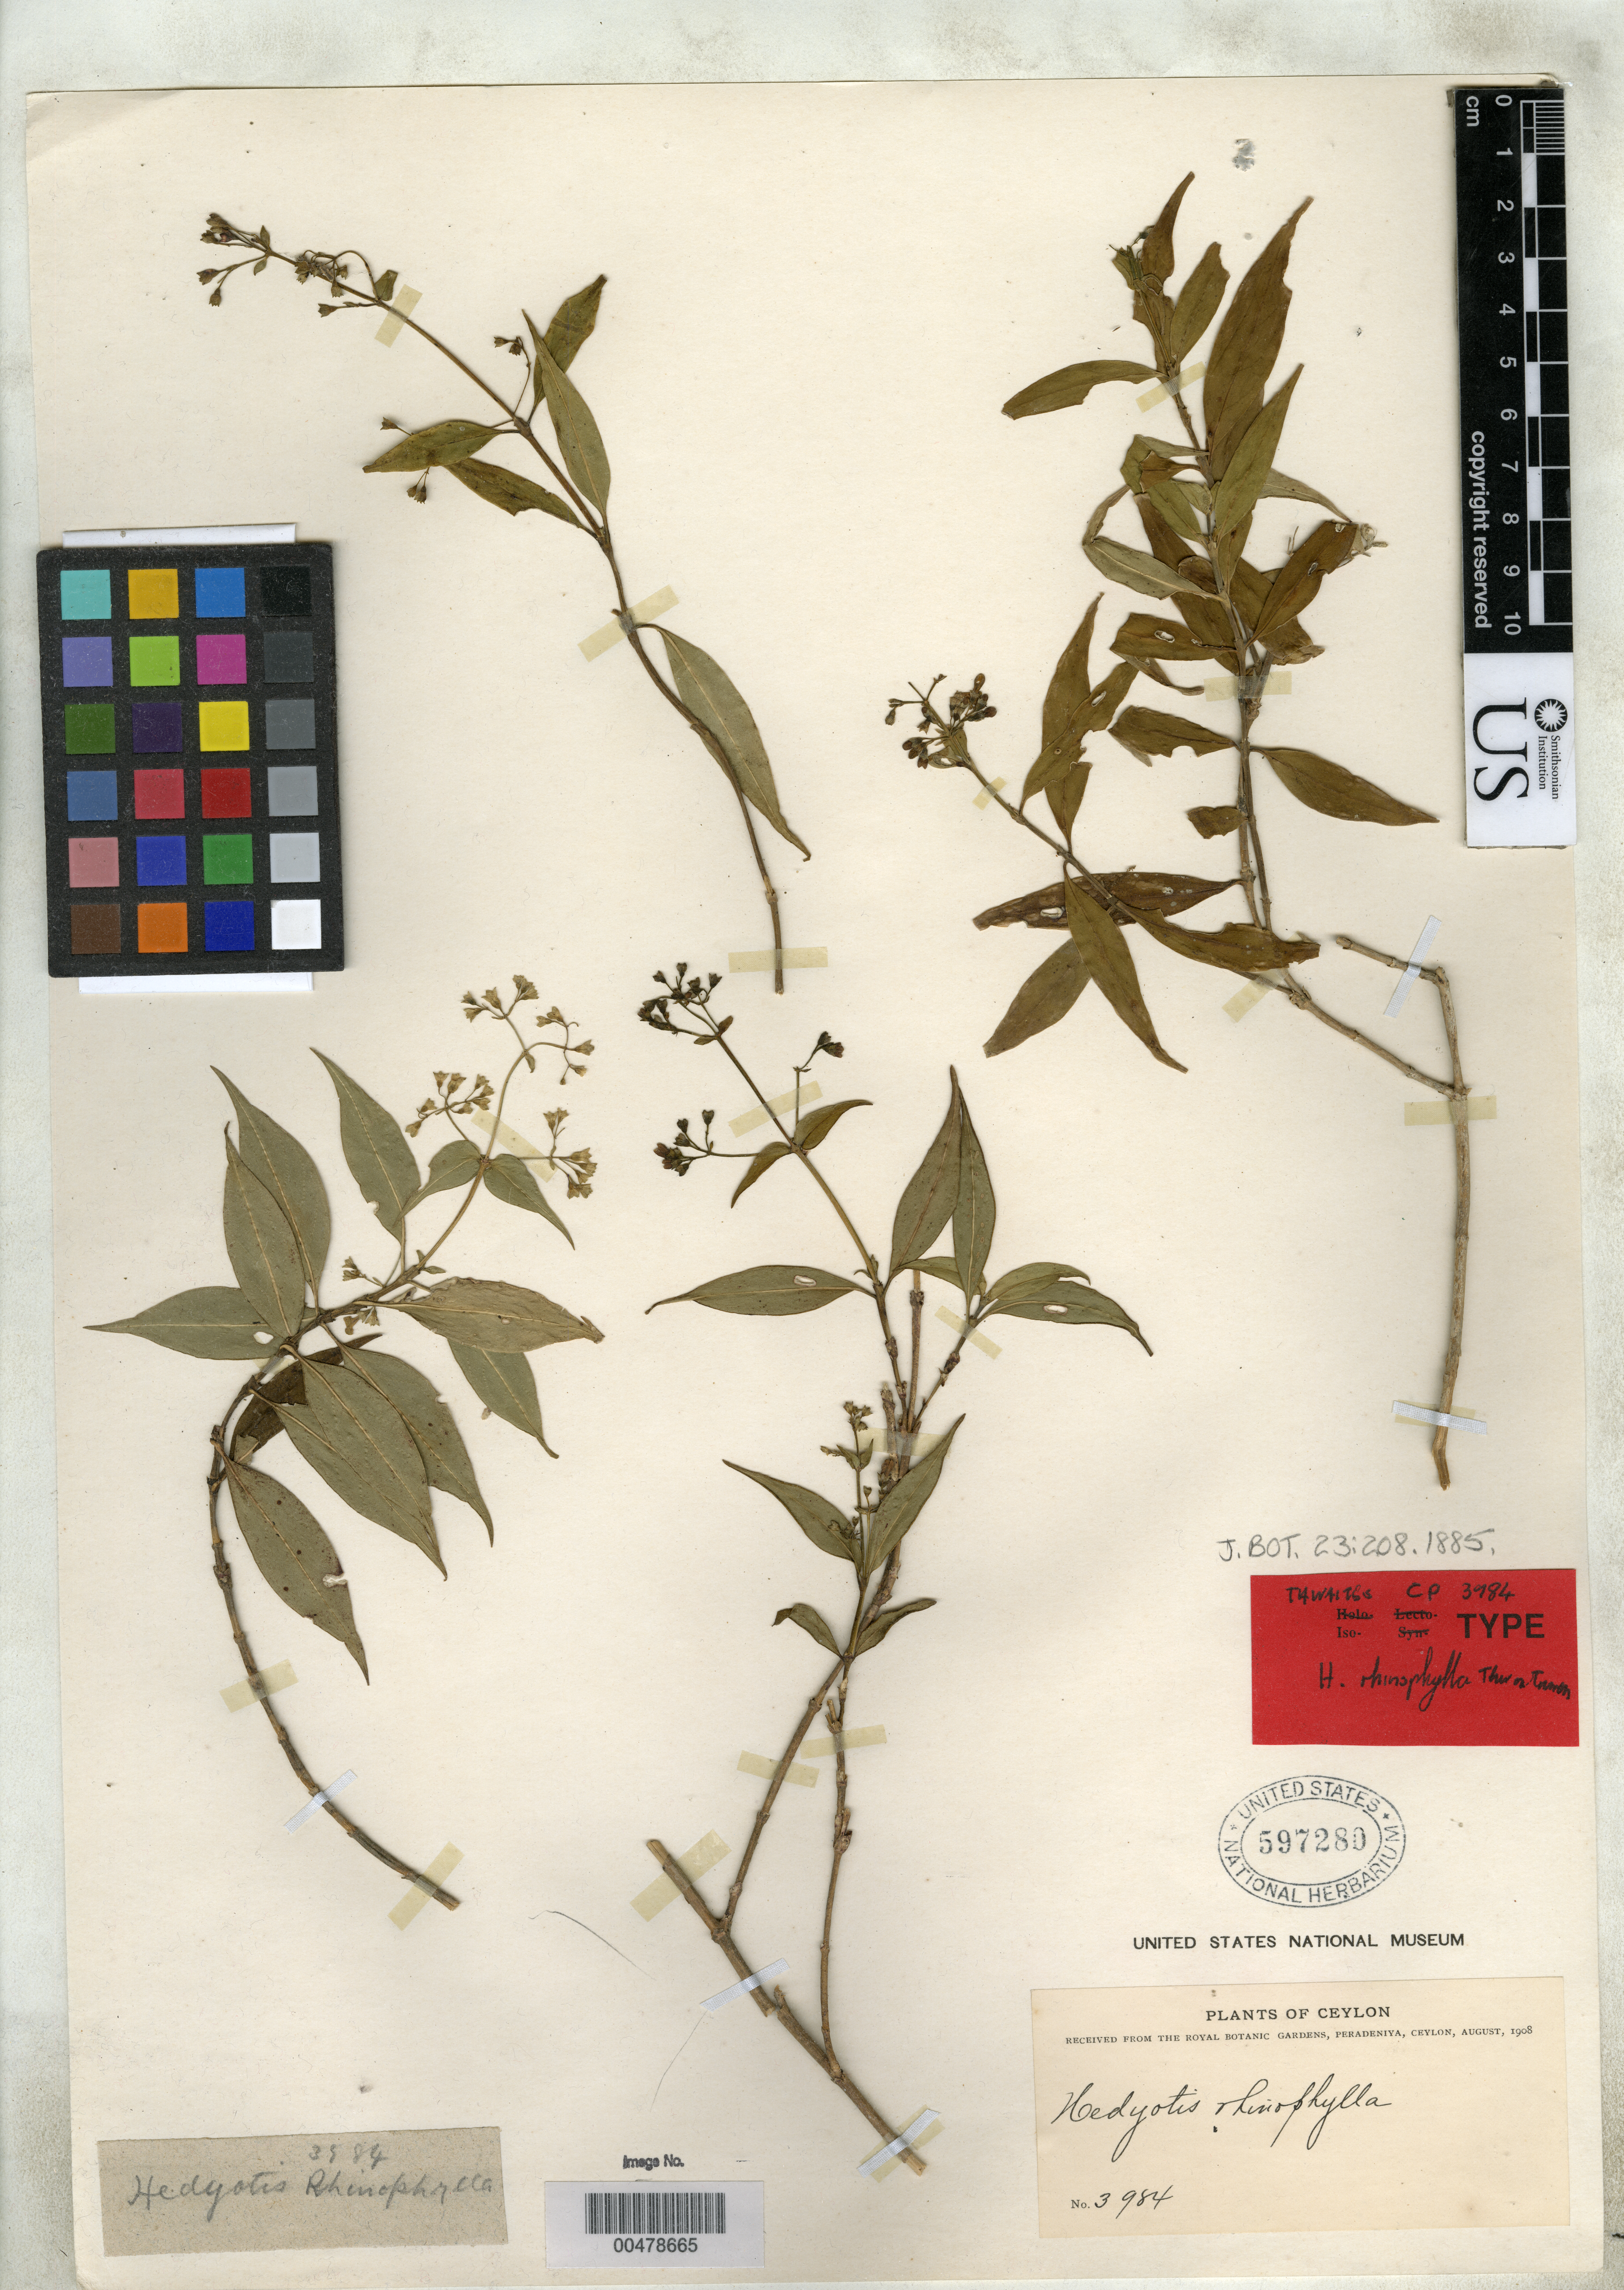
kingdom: Plantae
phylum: Tracheophyta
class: Magnoliopsida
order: Gentianales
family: Rubiaceae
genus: Hedyotis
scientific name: Hedyotis rhinophylla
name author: Thwaites ex Trimen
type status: Isotype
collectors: G. H. K. Thwaites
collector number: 3984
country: Sri Lanka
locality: "Ceylon"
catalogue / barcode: US 597280